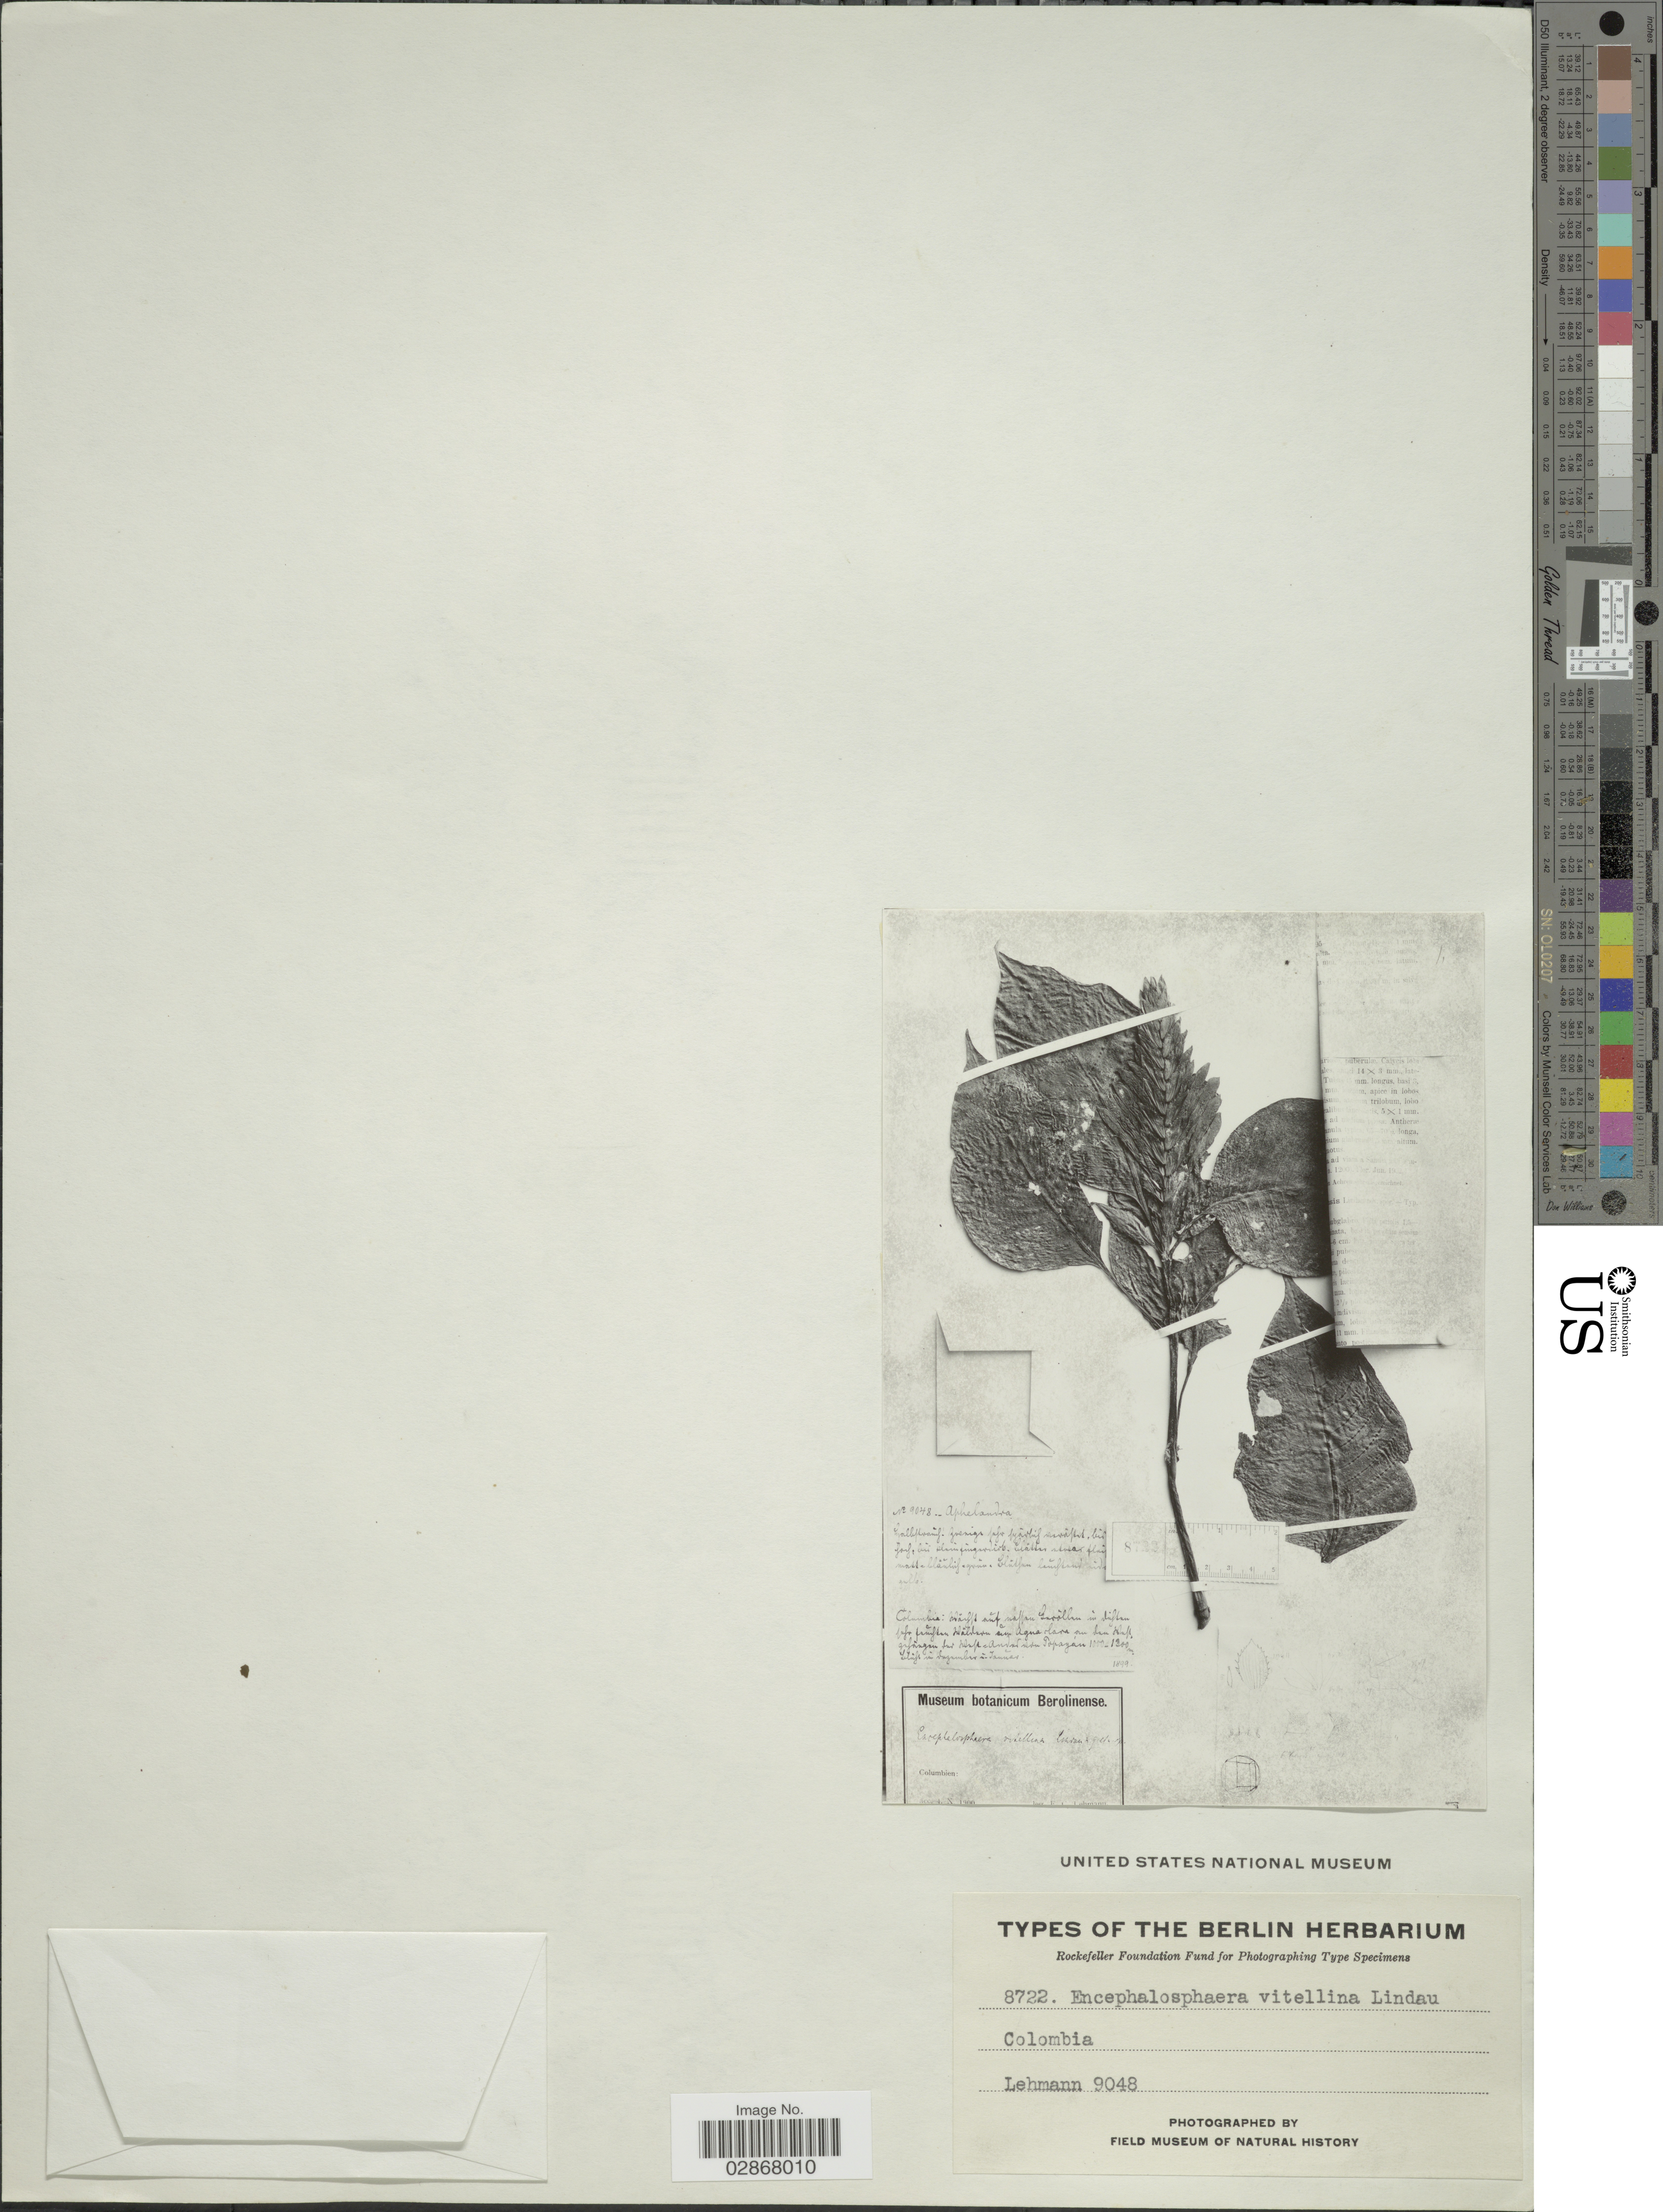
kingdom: Plantae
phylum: Tracheophyta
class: Magnoliopsida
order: Lamiales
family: Acanthaceae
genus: Encephalosphaera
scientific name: Encephalosphaera vitellina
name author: Lindau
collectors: F. C. Lehmann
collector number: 9048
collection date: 1899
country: Colombia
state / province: Cauca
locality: Andes von Popayán.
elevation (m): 1000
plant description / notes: Specimen barcoded but sheet mounted with photograph of type specimen only; fragment packet on sheet is empty (JKB Jul 2018)